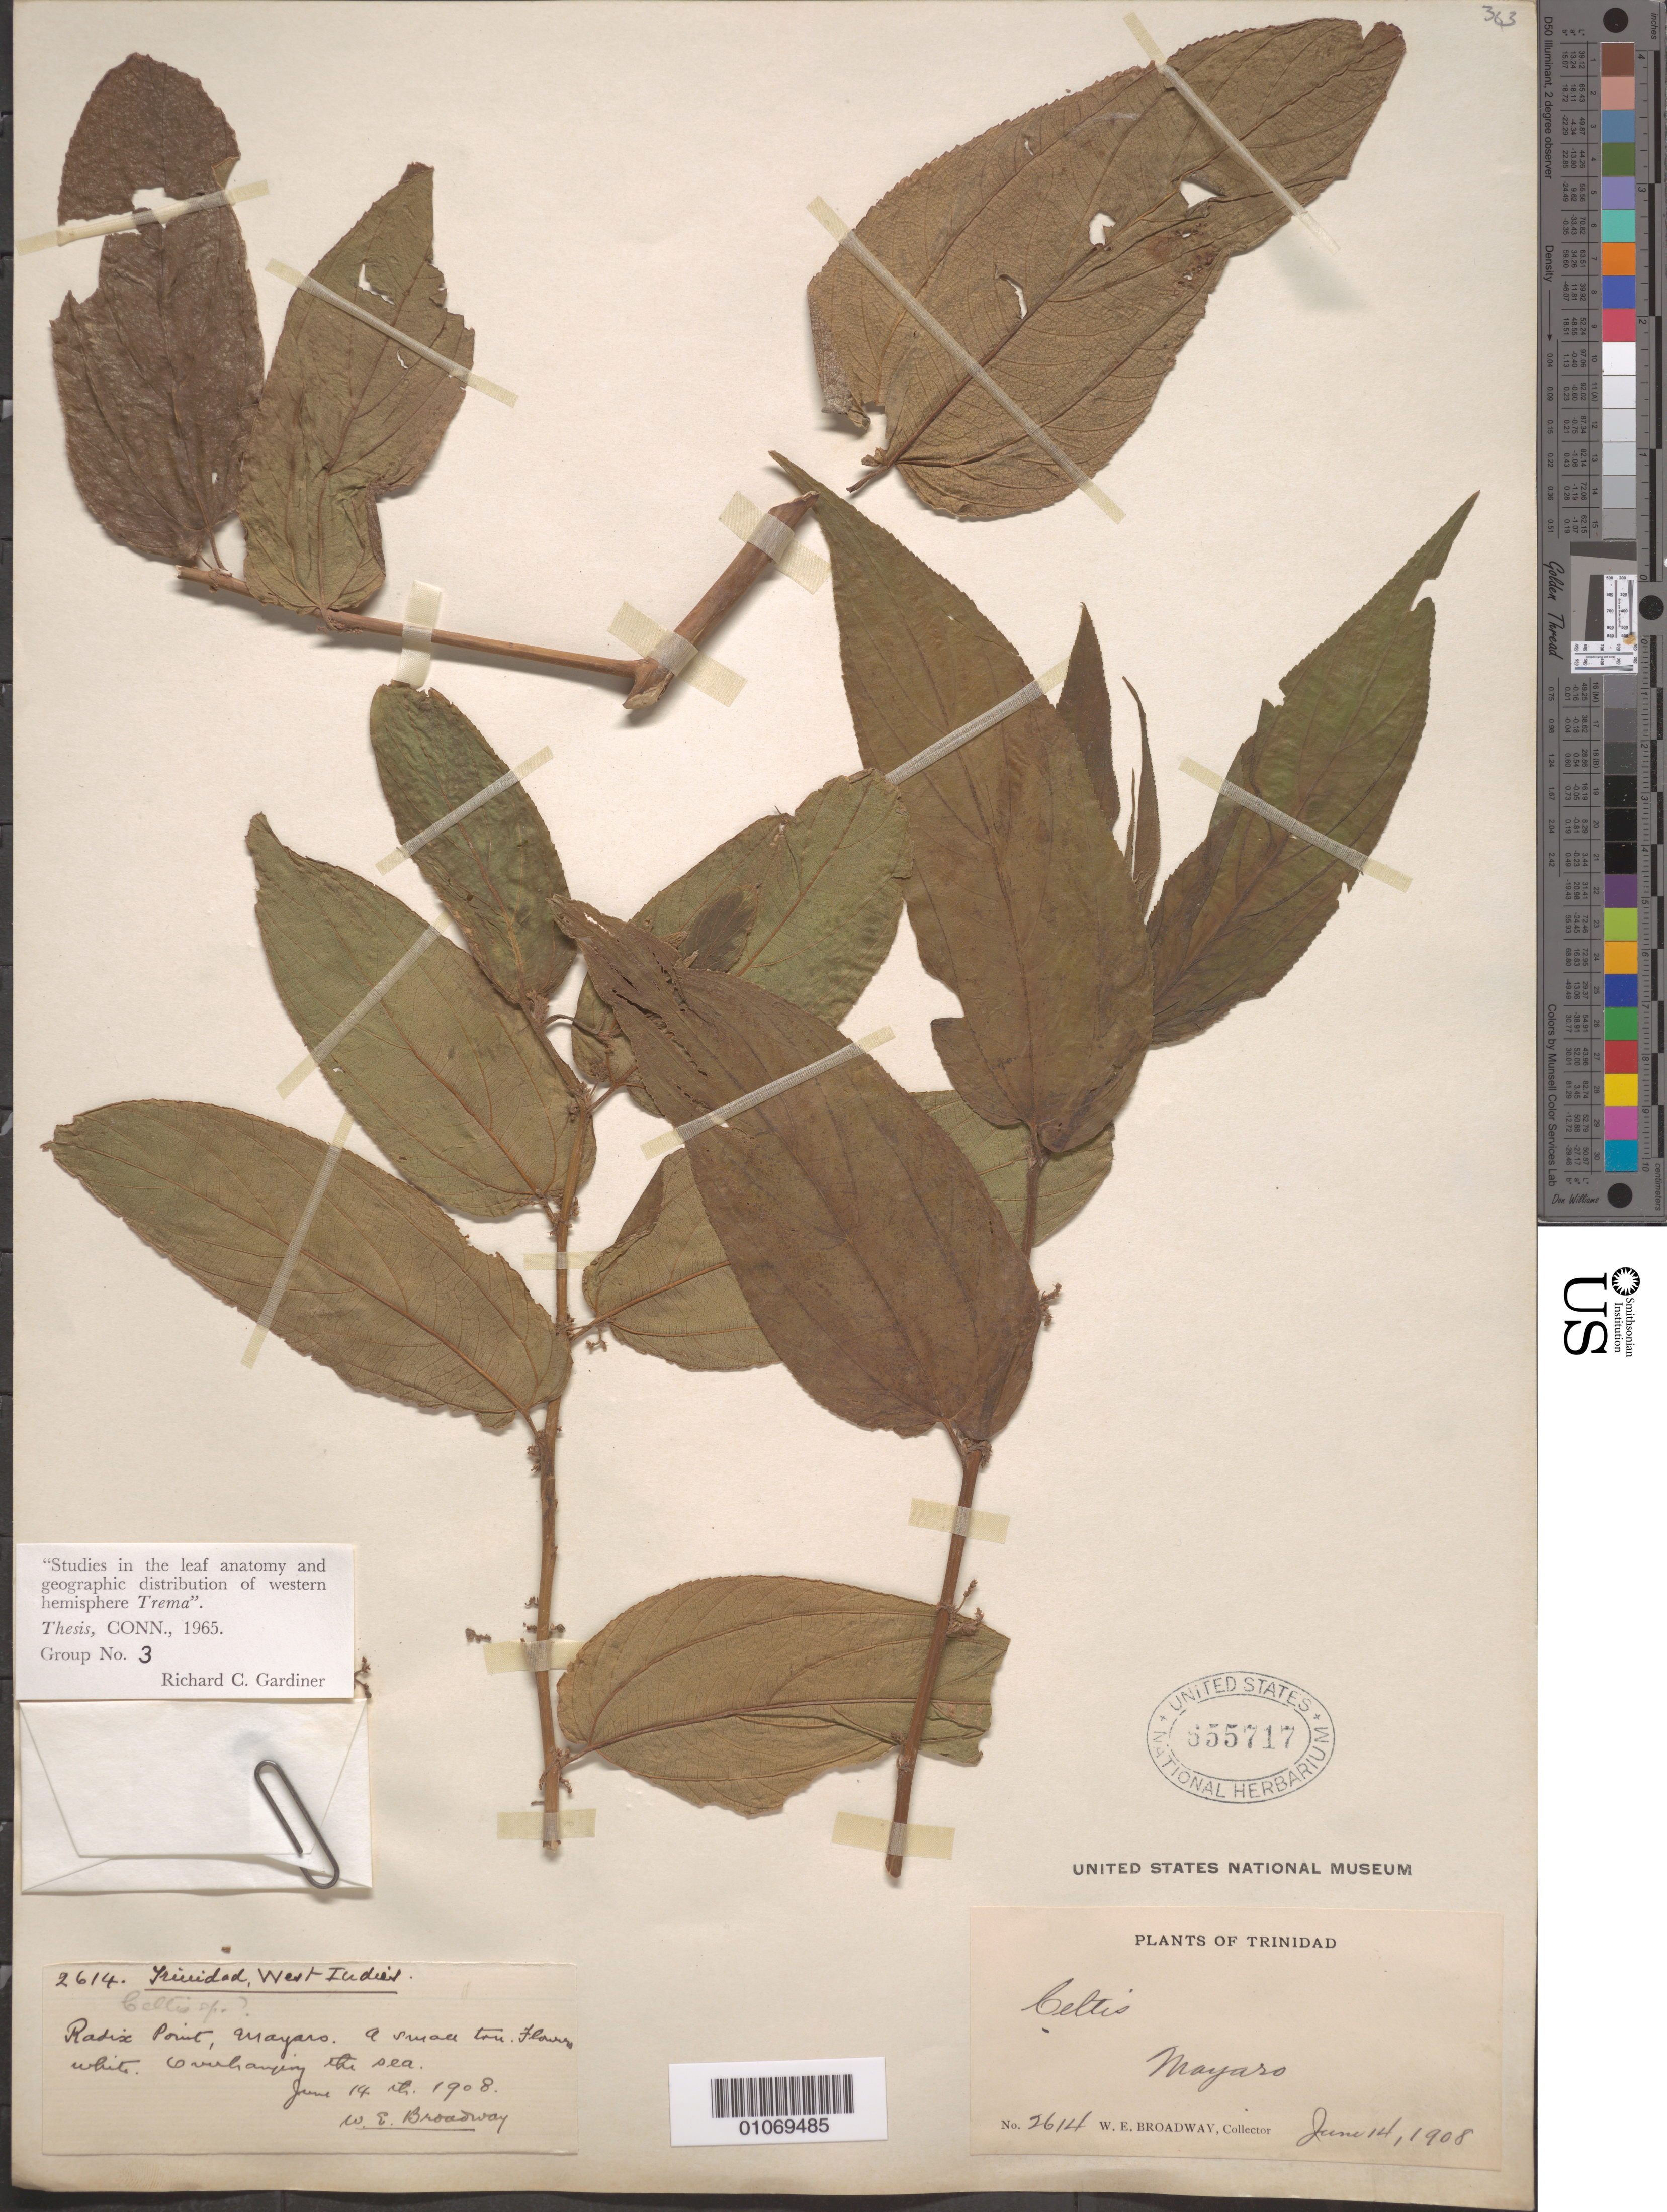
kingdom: Plantae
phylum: Tracheophyta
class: Magnoliopsida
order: Rosales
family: Cannabaceae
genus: Trema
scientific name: Trema micranthum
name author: (L.) Blume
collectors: W. E. Broadway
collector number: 2614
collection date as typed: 14 Jun 1908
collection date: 1908-06-14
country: Trinidad and Tobago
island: Trinidad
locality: Radix Point, Mayaro. Overhanging the sea.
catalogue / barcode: US 655717